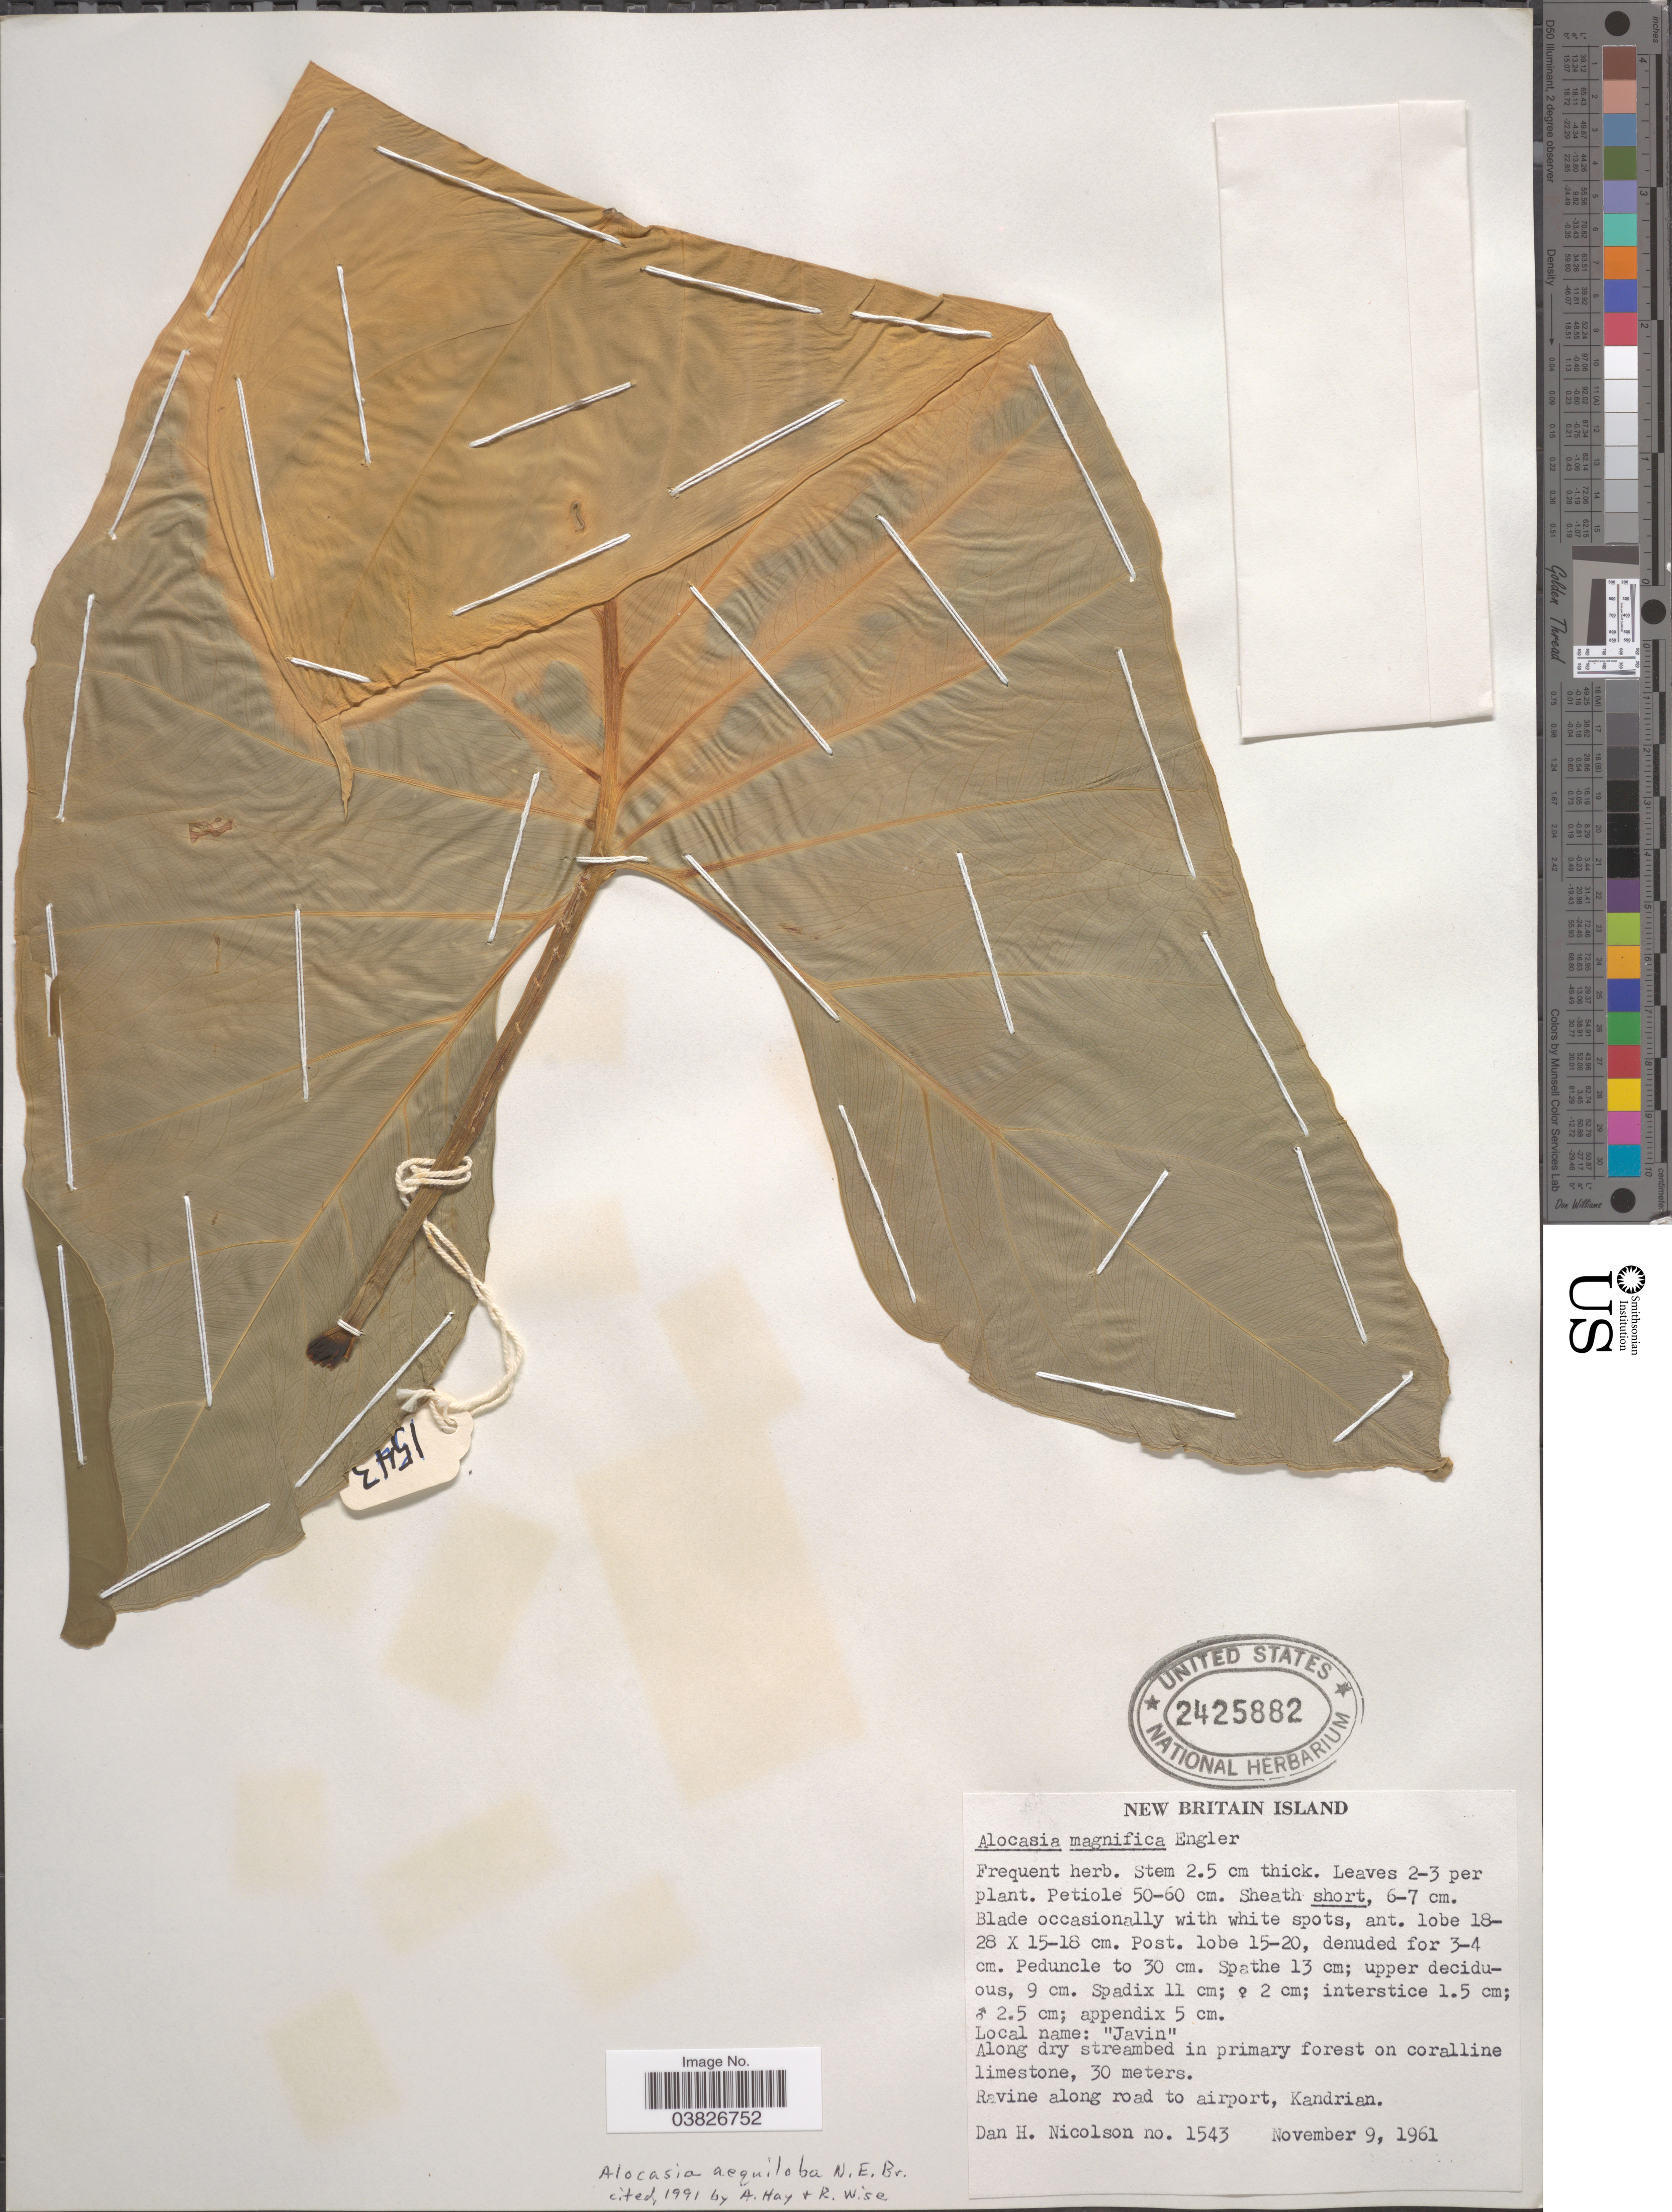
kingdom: Plantae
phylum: Tracheophyta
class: Liliopsida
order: Alismatales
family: Araceae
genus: Alocasia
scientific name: Alocasia aequiloba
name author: N.E. Br.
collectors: D. H. Nicolson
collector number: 1543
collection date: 1961-11-09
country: Papua New Guinea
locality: New Britain Island. Ravine along road to airport, Kandrian.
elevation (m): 30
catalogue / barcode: US 2425882